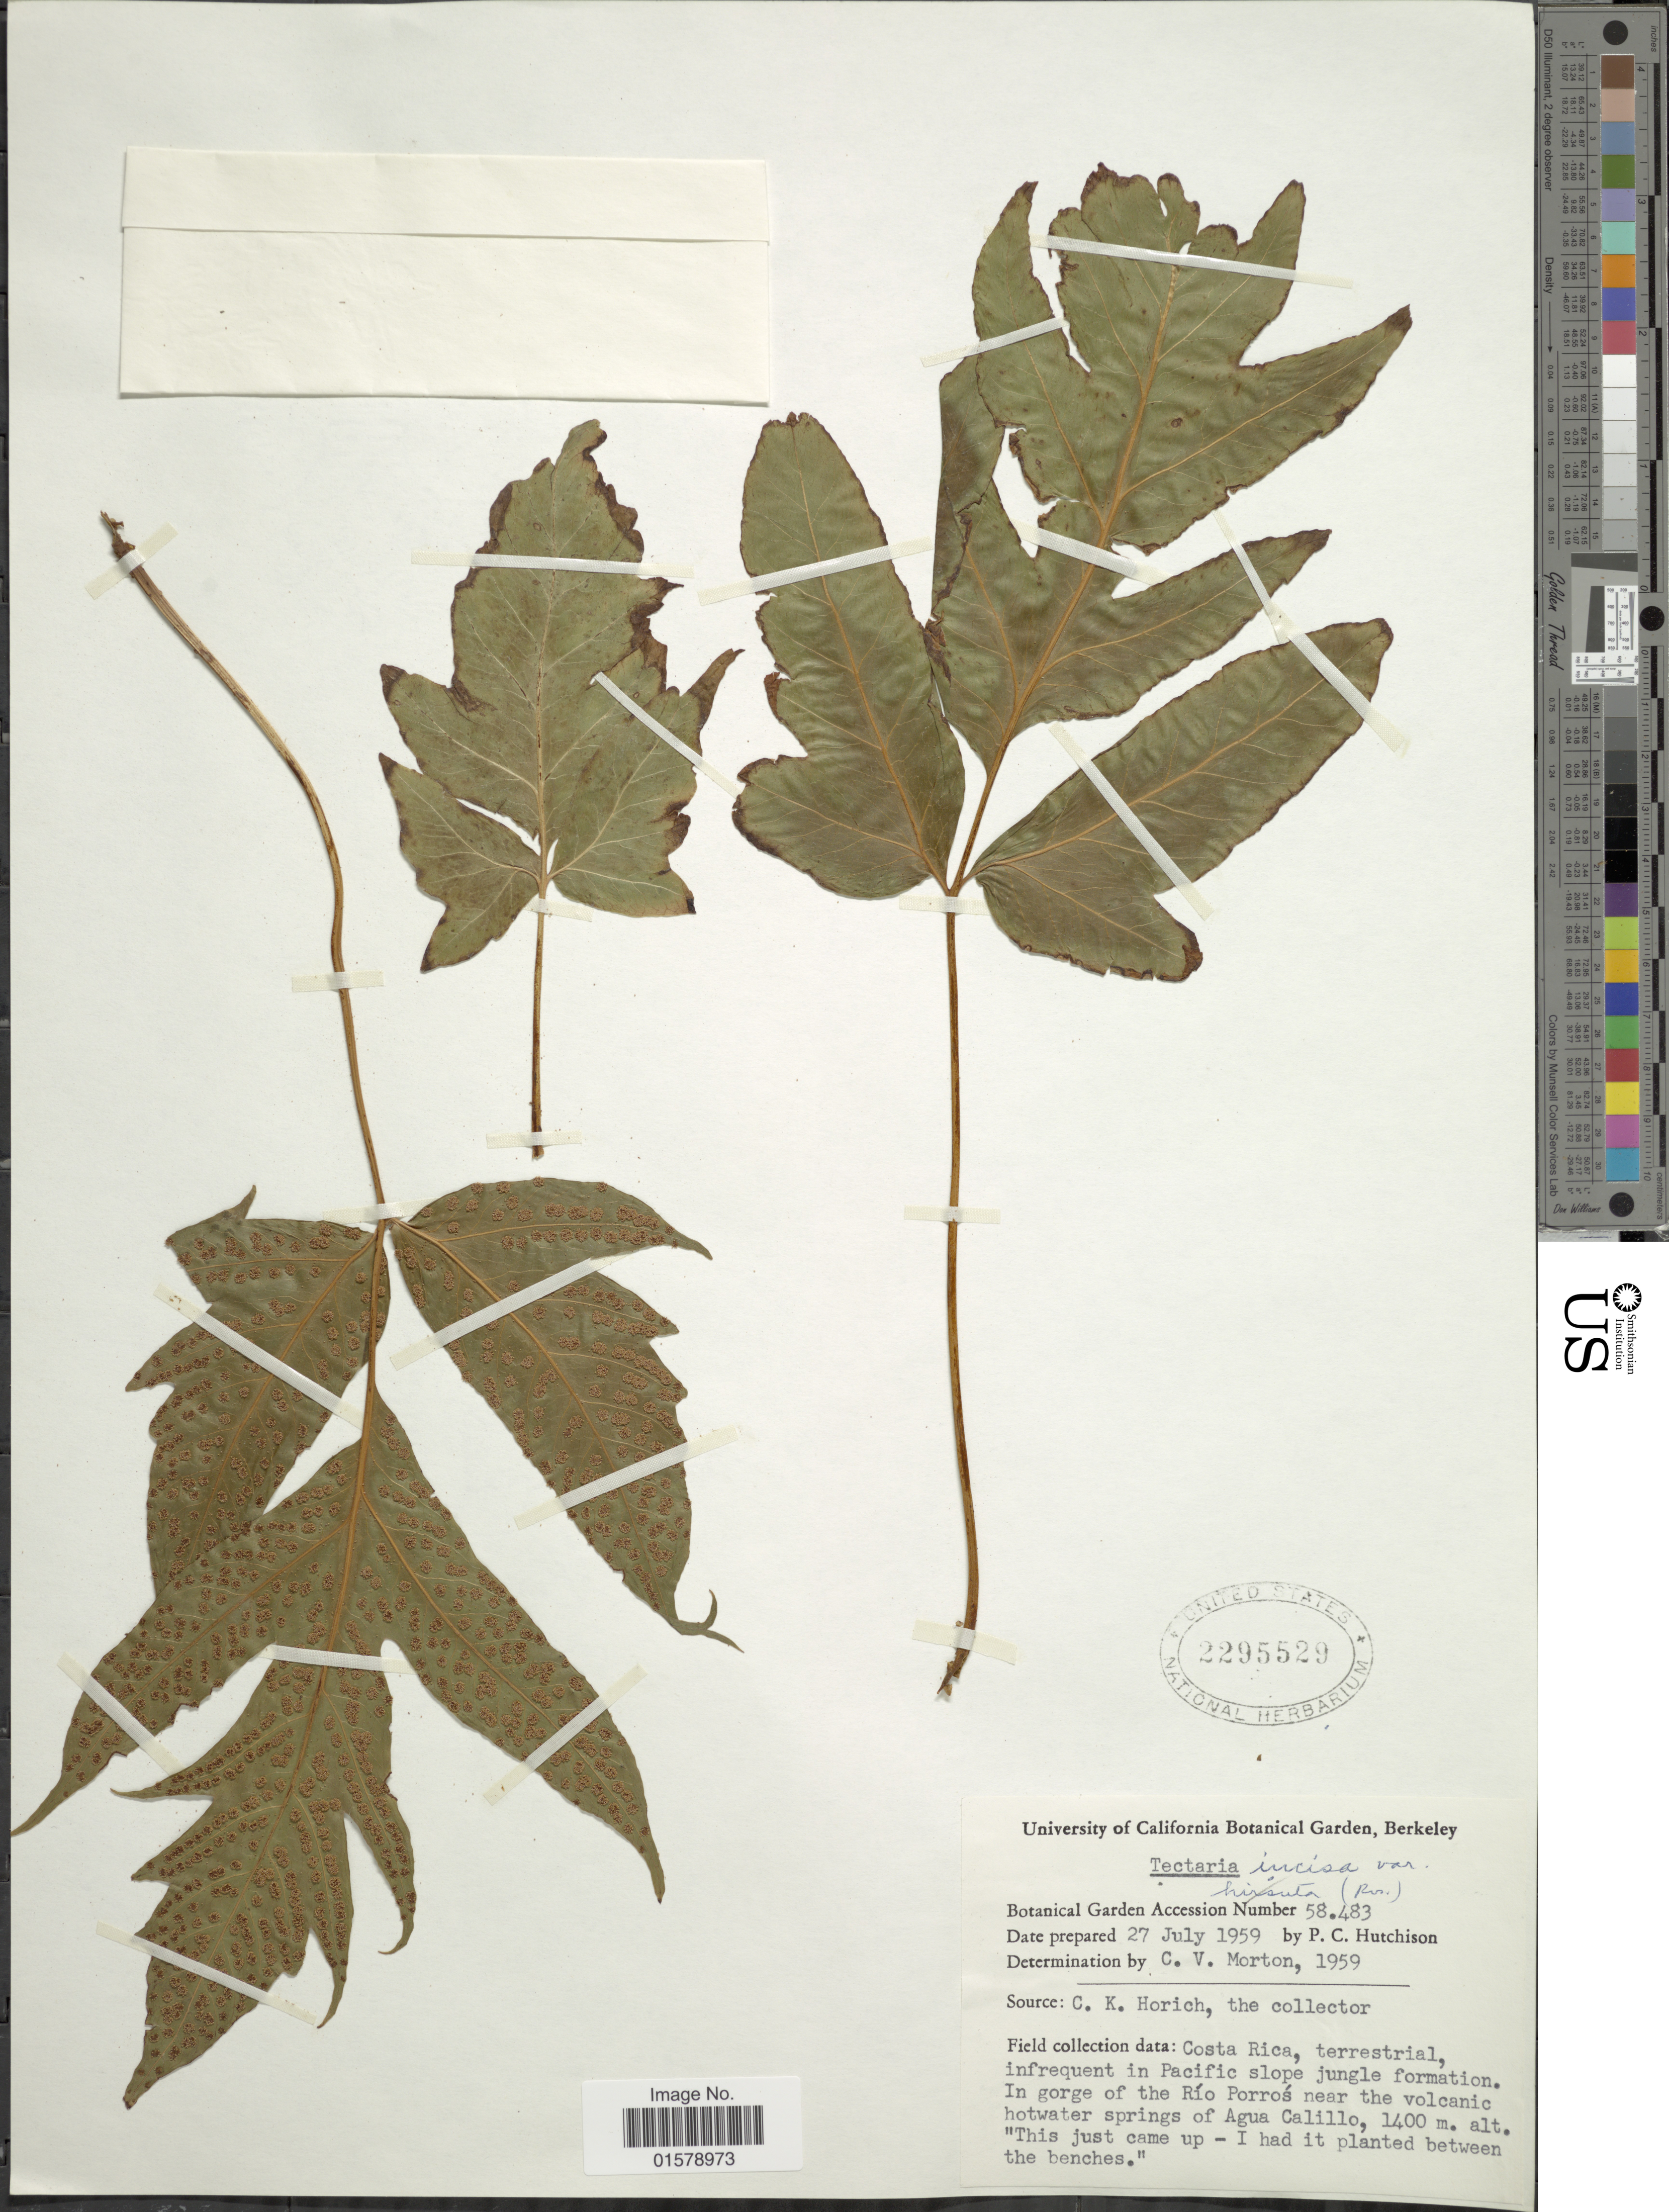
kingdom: Plantae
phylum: Tracheophyta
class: Polypodiopsida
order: Polypodiales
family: Tectariaceae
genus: Tectaria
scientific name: Tectaria transiens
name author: (C.V. Morton) A.R. Sm.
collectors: C. K. Horich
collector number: Botanical Garden Asseccion Number 58.483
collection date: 1959-07-27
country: Costa Rica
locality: In gorge of the Río Porros near the volcanic hotwater springs of Agua Calillo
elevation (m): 1400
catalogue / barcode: US 2295529